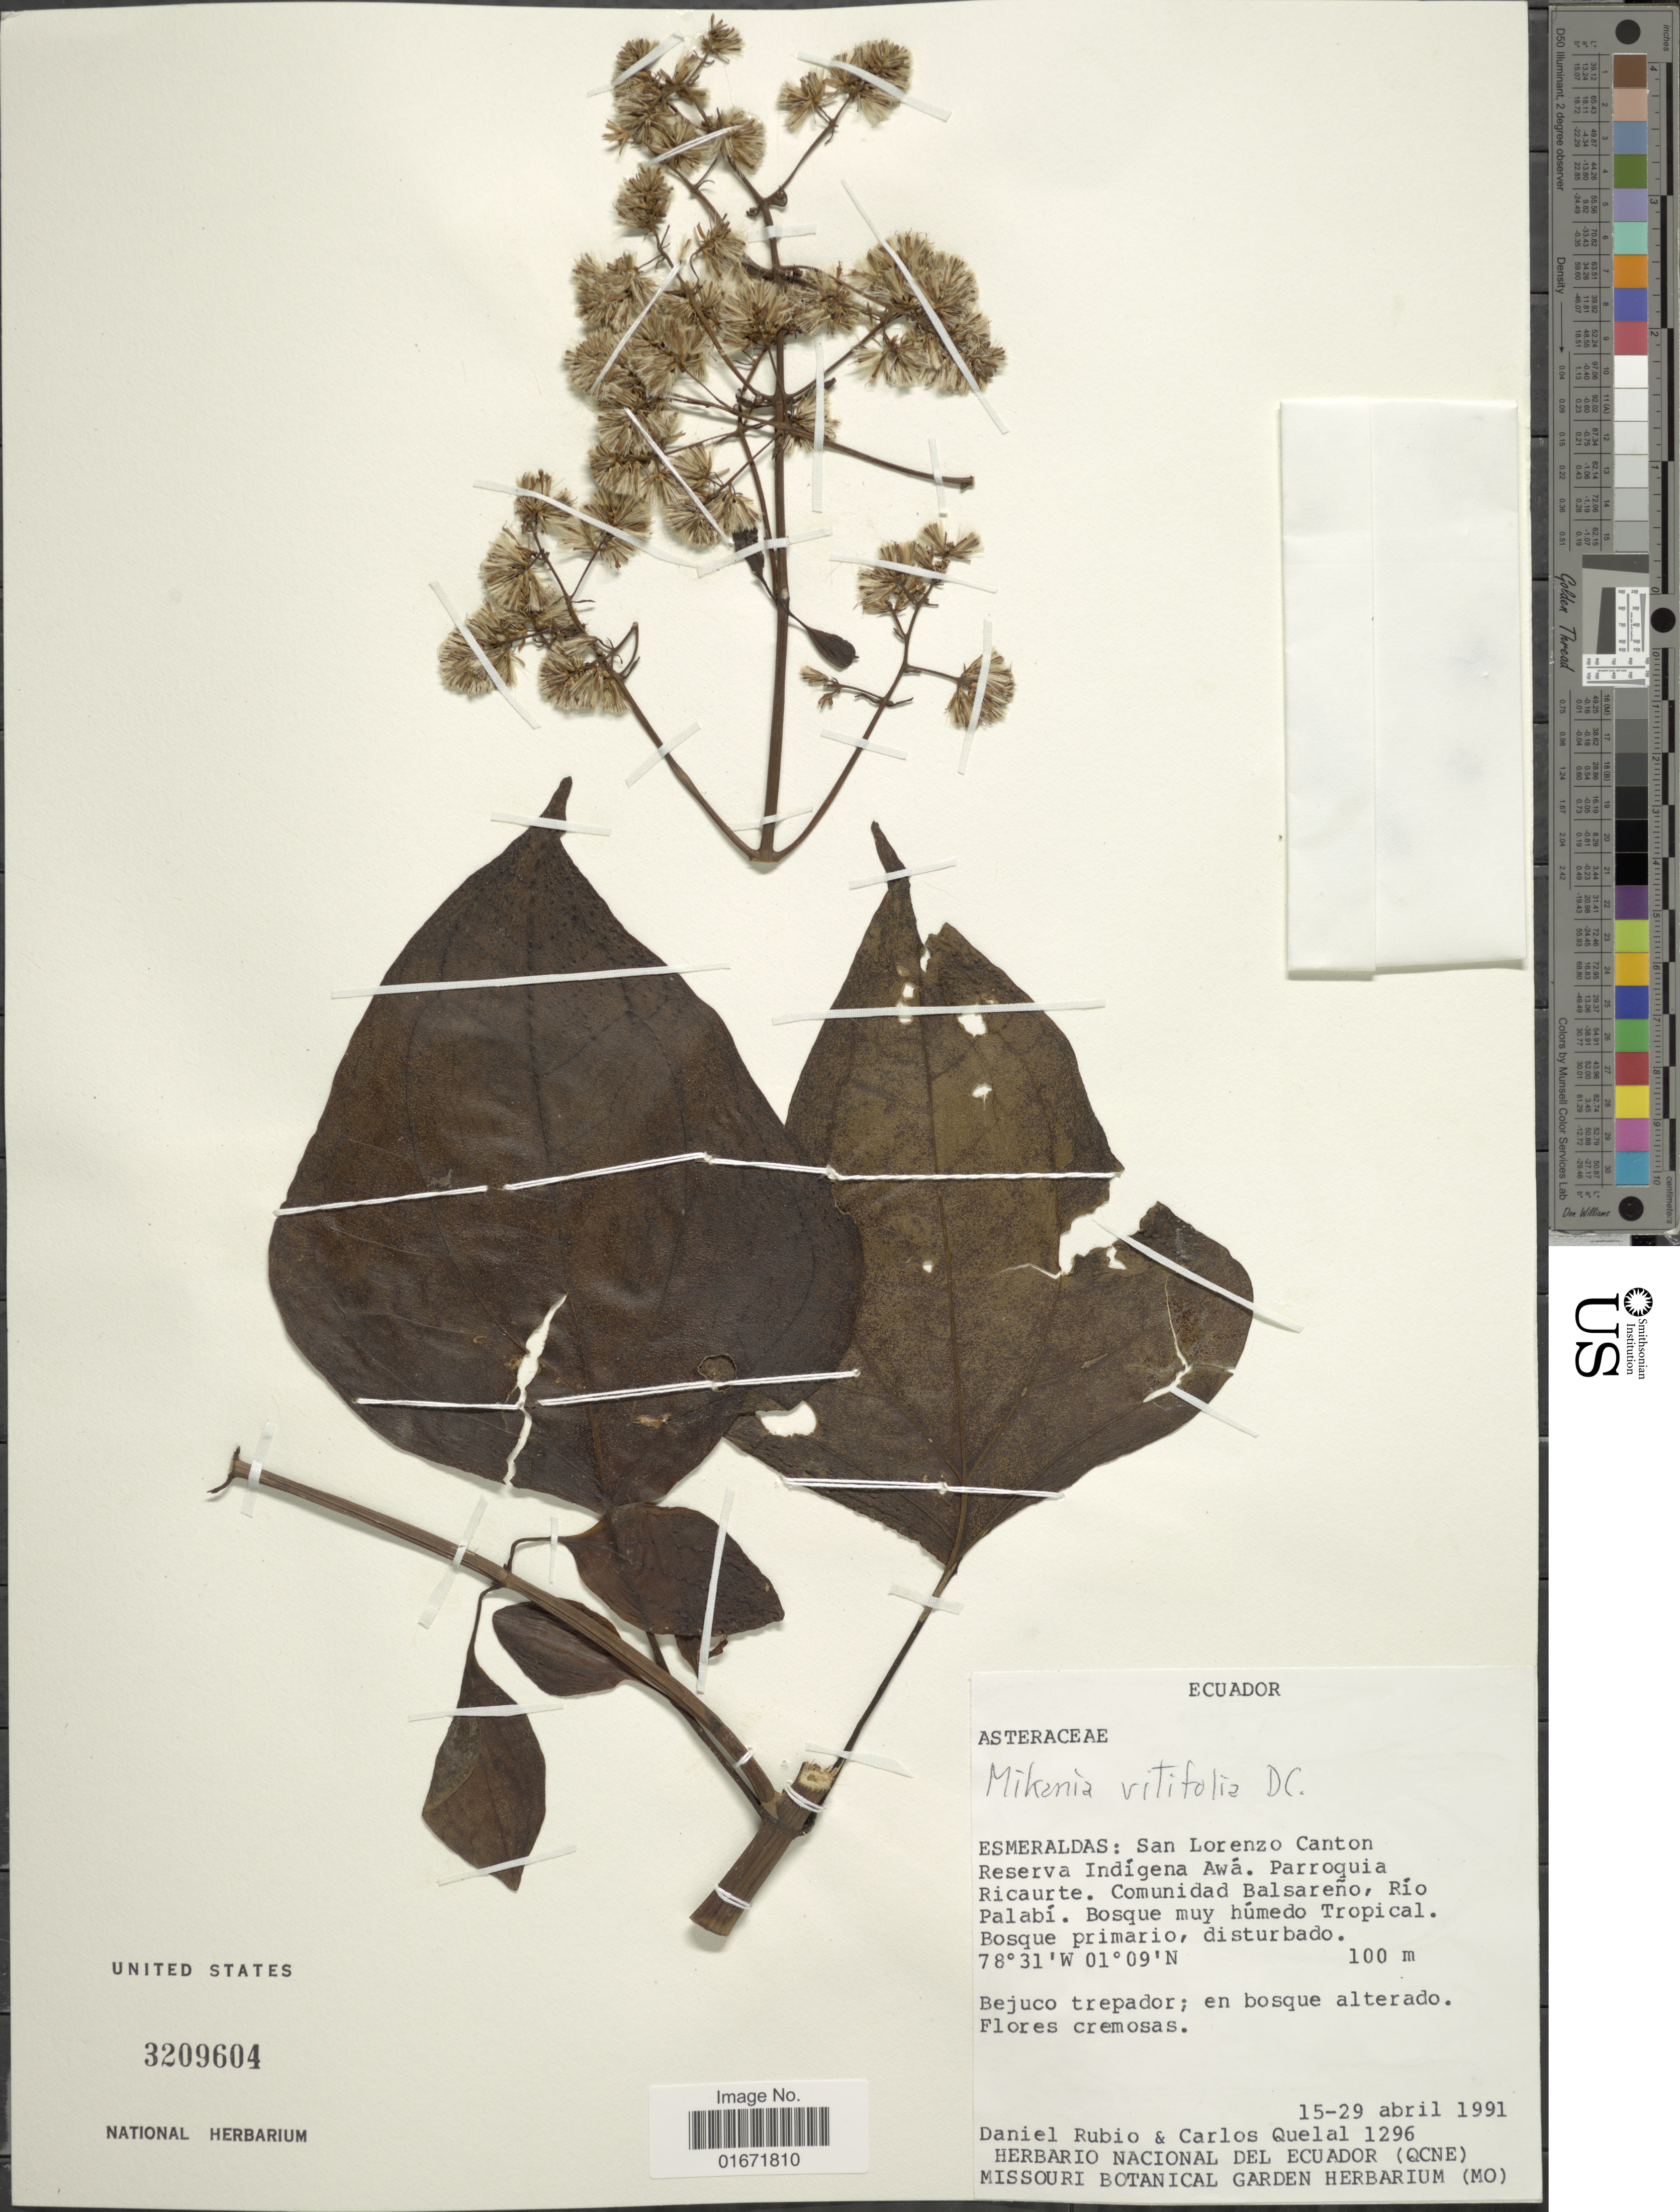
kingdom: Plantae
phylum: Tracheophyta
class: Magnoliopsida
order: Asterales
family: Asteraceae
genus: Mikania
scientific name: Mikania hookeriana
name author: DC.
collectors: D. Rubio & C. Quelal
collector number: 1296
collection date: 1991-04-15/1991-04-29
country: Ecuador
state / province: Esmeraldas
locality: Esmeraldas: San Lorenzo Canton Reserva Indígena Awá. Parroguia Ricaurte. Comunidad Balsareño, Río Palabí. Bosque muy húmedo Tropical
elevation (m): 100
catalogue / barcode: US 3209604